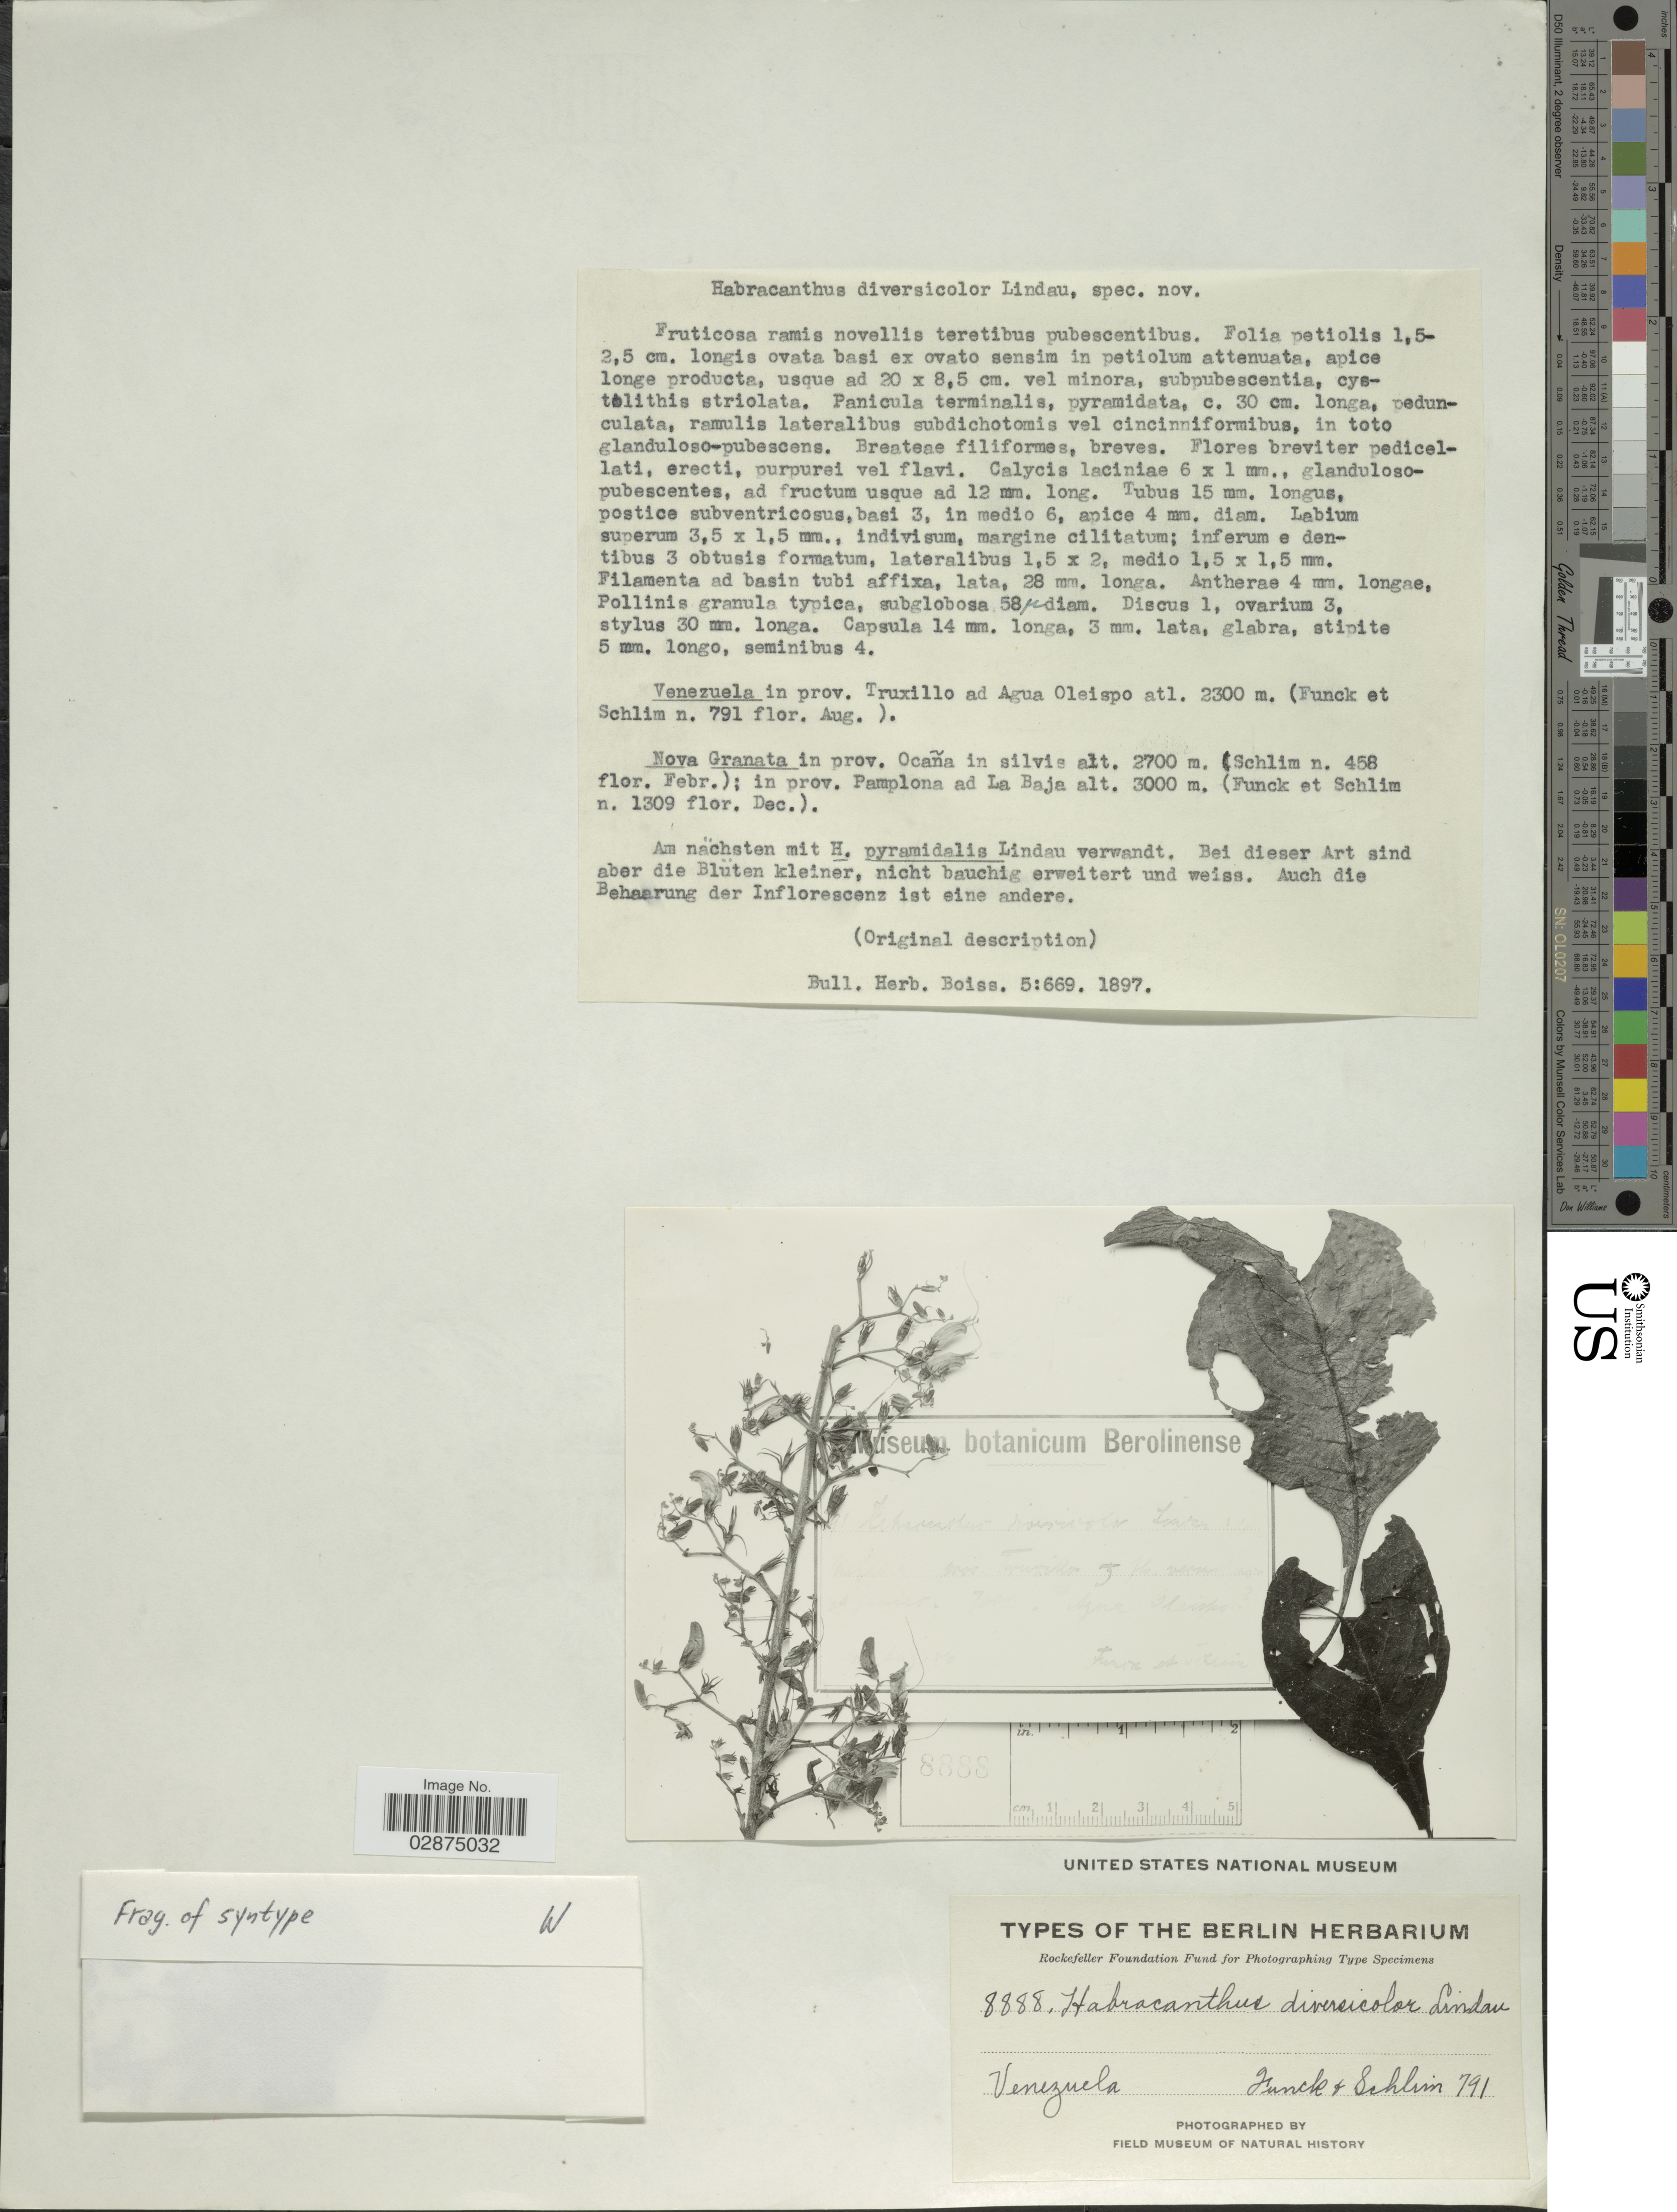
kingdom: Plantae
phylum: Tracheophyta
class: Magnoliopsida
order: Lamiales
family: Acanthaceae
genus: Habracanthus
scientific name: Habracanthus diversicolor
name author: Lindau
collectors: -. Funck & Schlim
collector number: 791/8888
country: Venezuela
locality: In prov. Truxillo and Agua Oleispo.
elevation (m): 2300